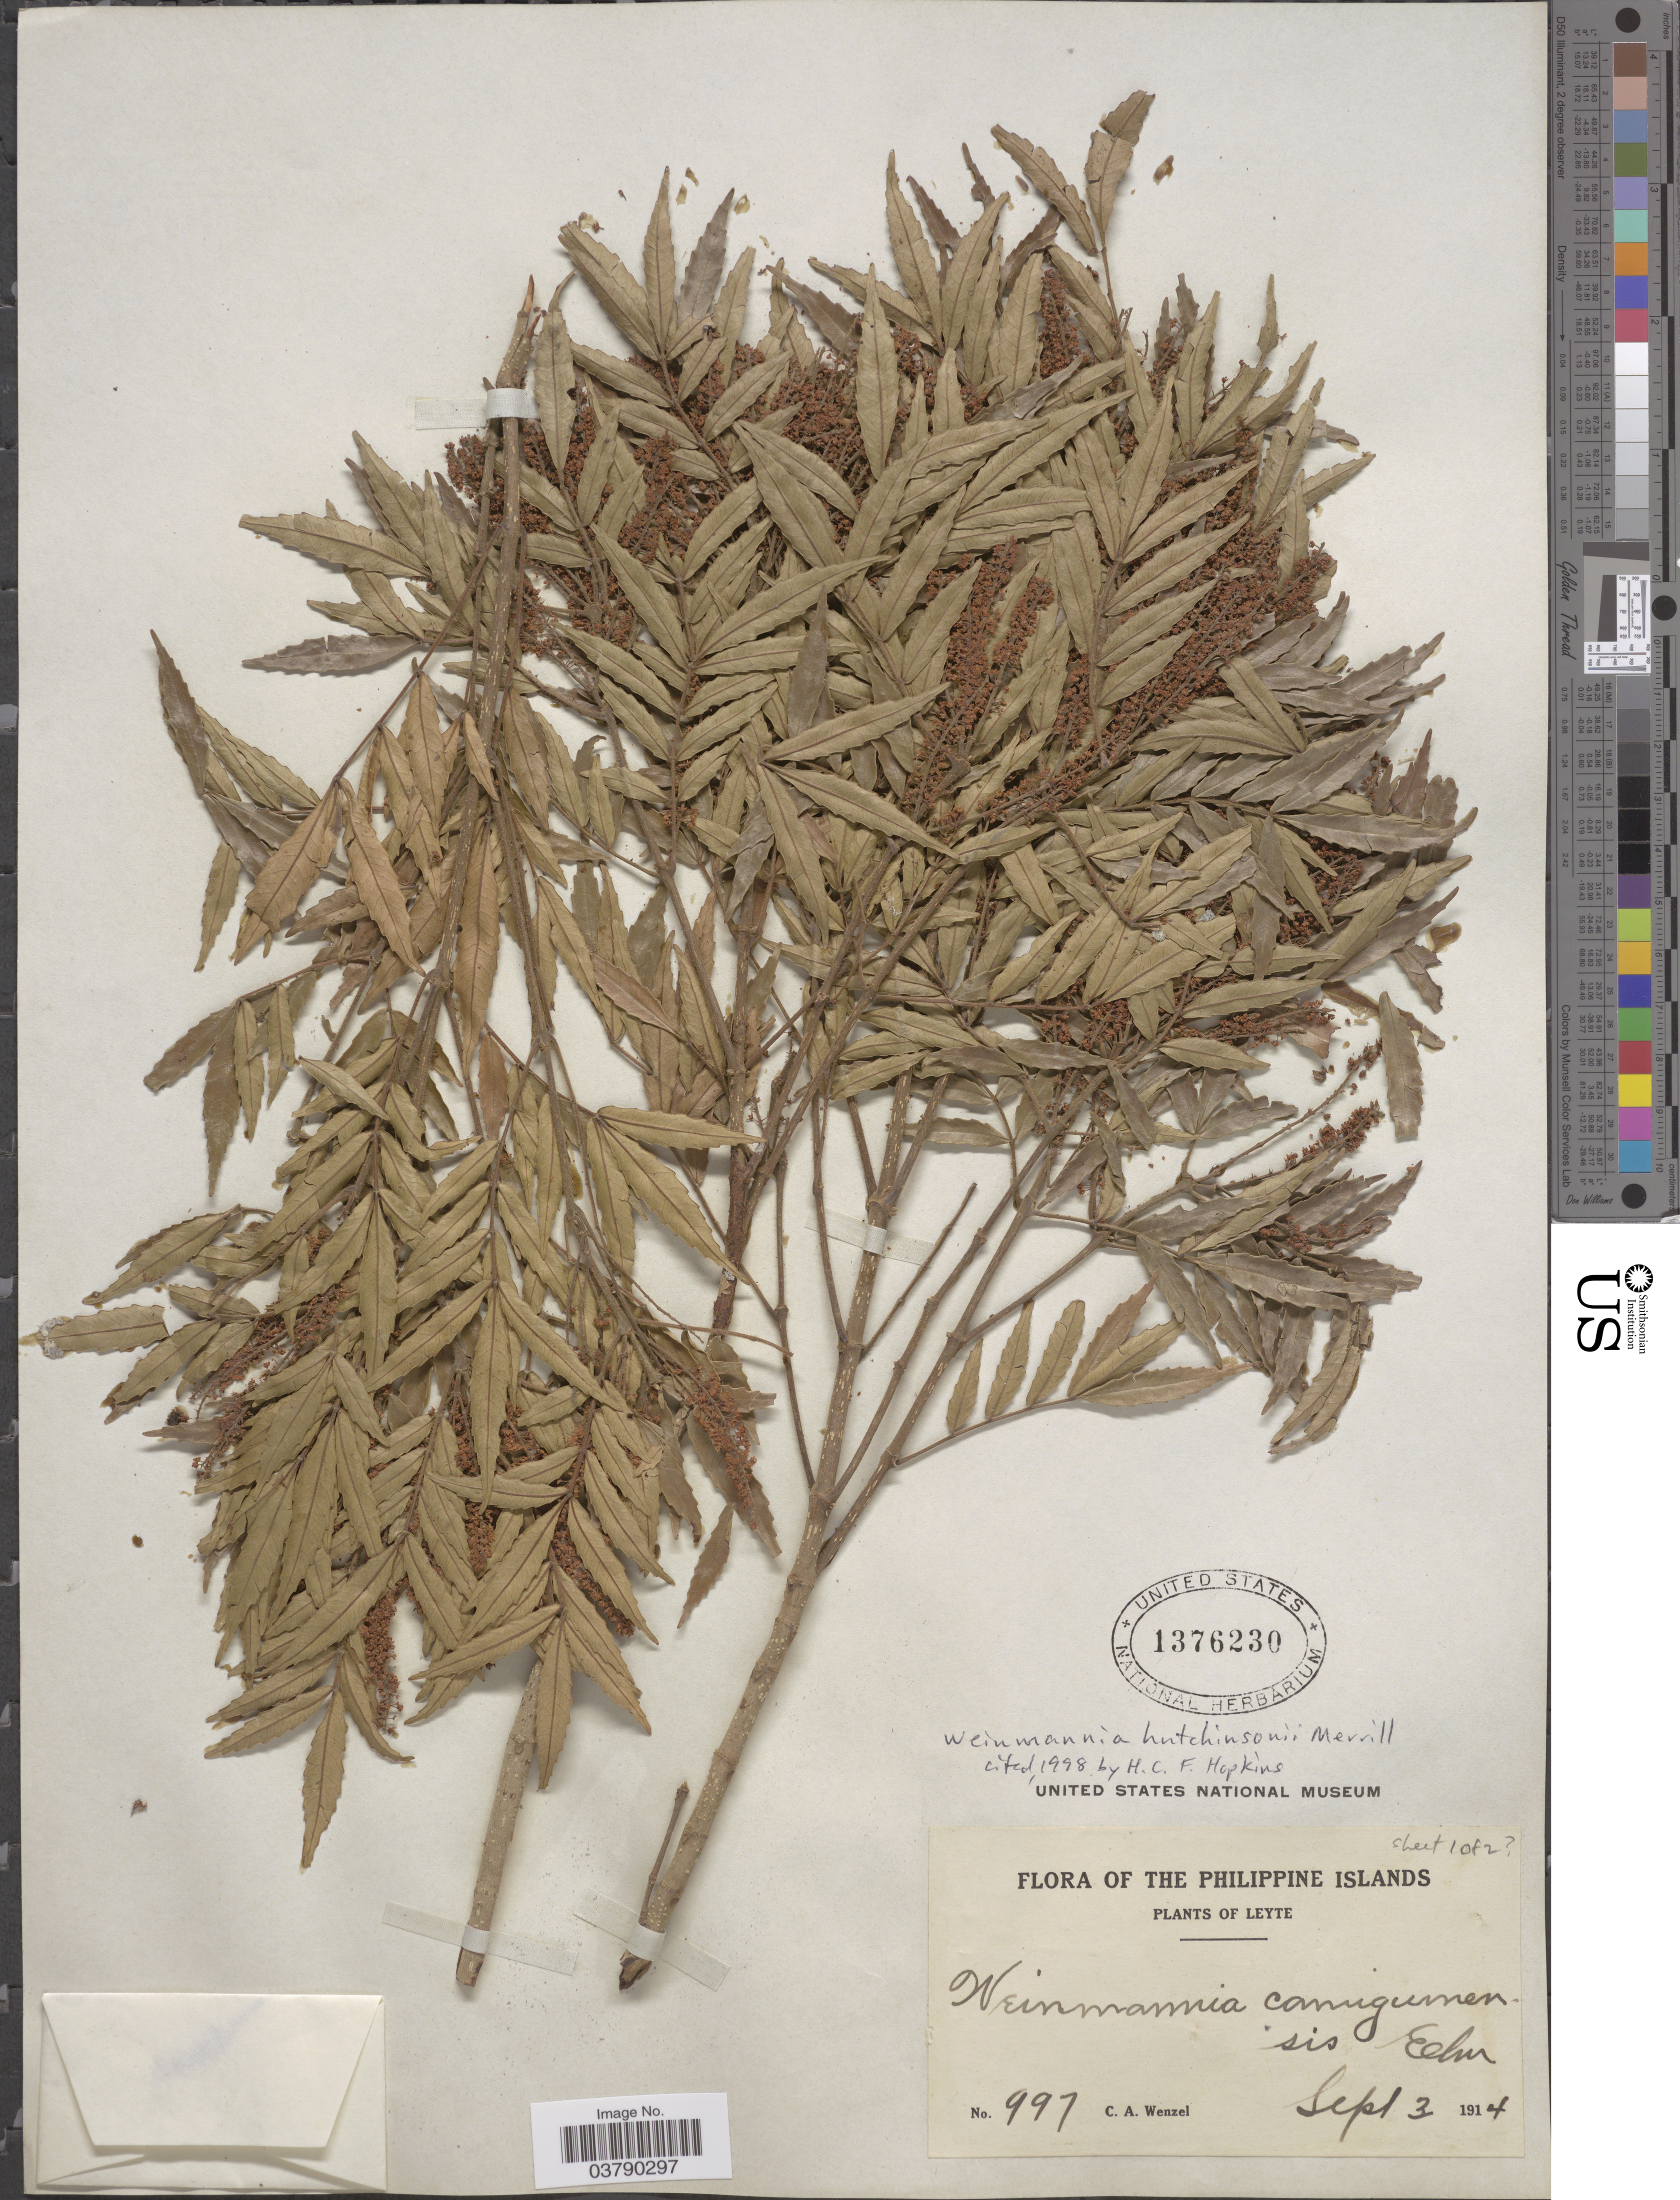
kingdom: Plantae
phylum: Tracheophyta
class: Magnoliopsida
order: Oxalidales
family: Cunoniaceae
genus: Pterophylla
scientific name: Pterophylla hutchinsonii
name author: (Merr.) Pillon & H.C. Hopkins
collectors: C. Wenzel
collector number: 997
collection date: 1914-09-03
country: Philippines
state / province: Eastern Visayas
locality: The Philippine Islands. Leyte.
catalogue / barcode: US 1376230